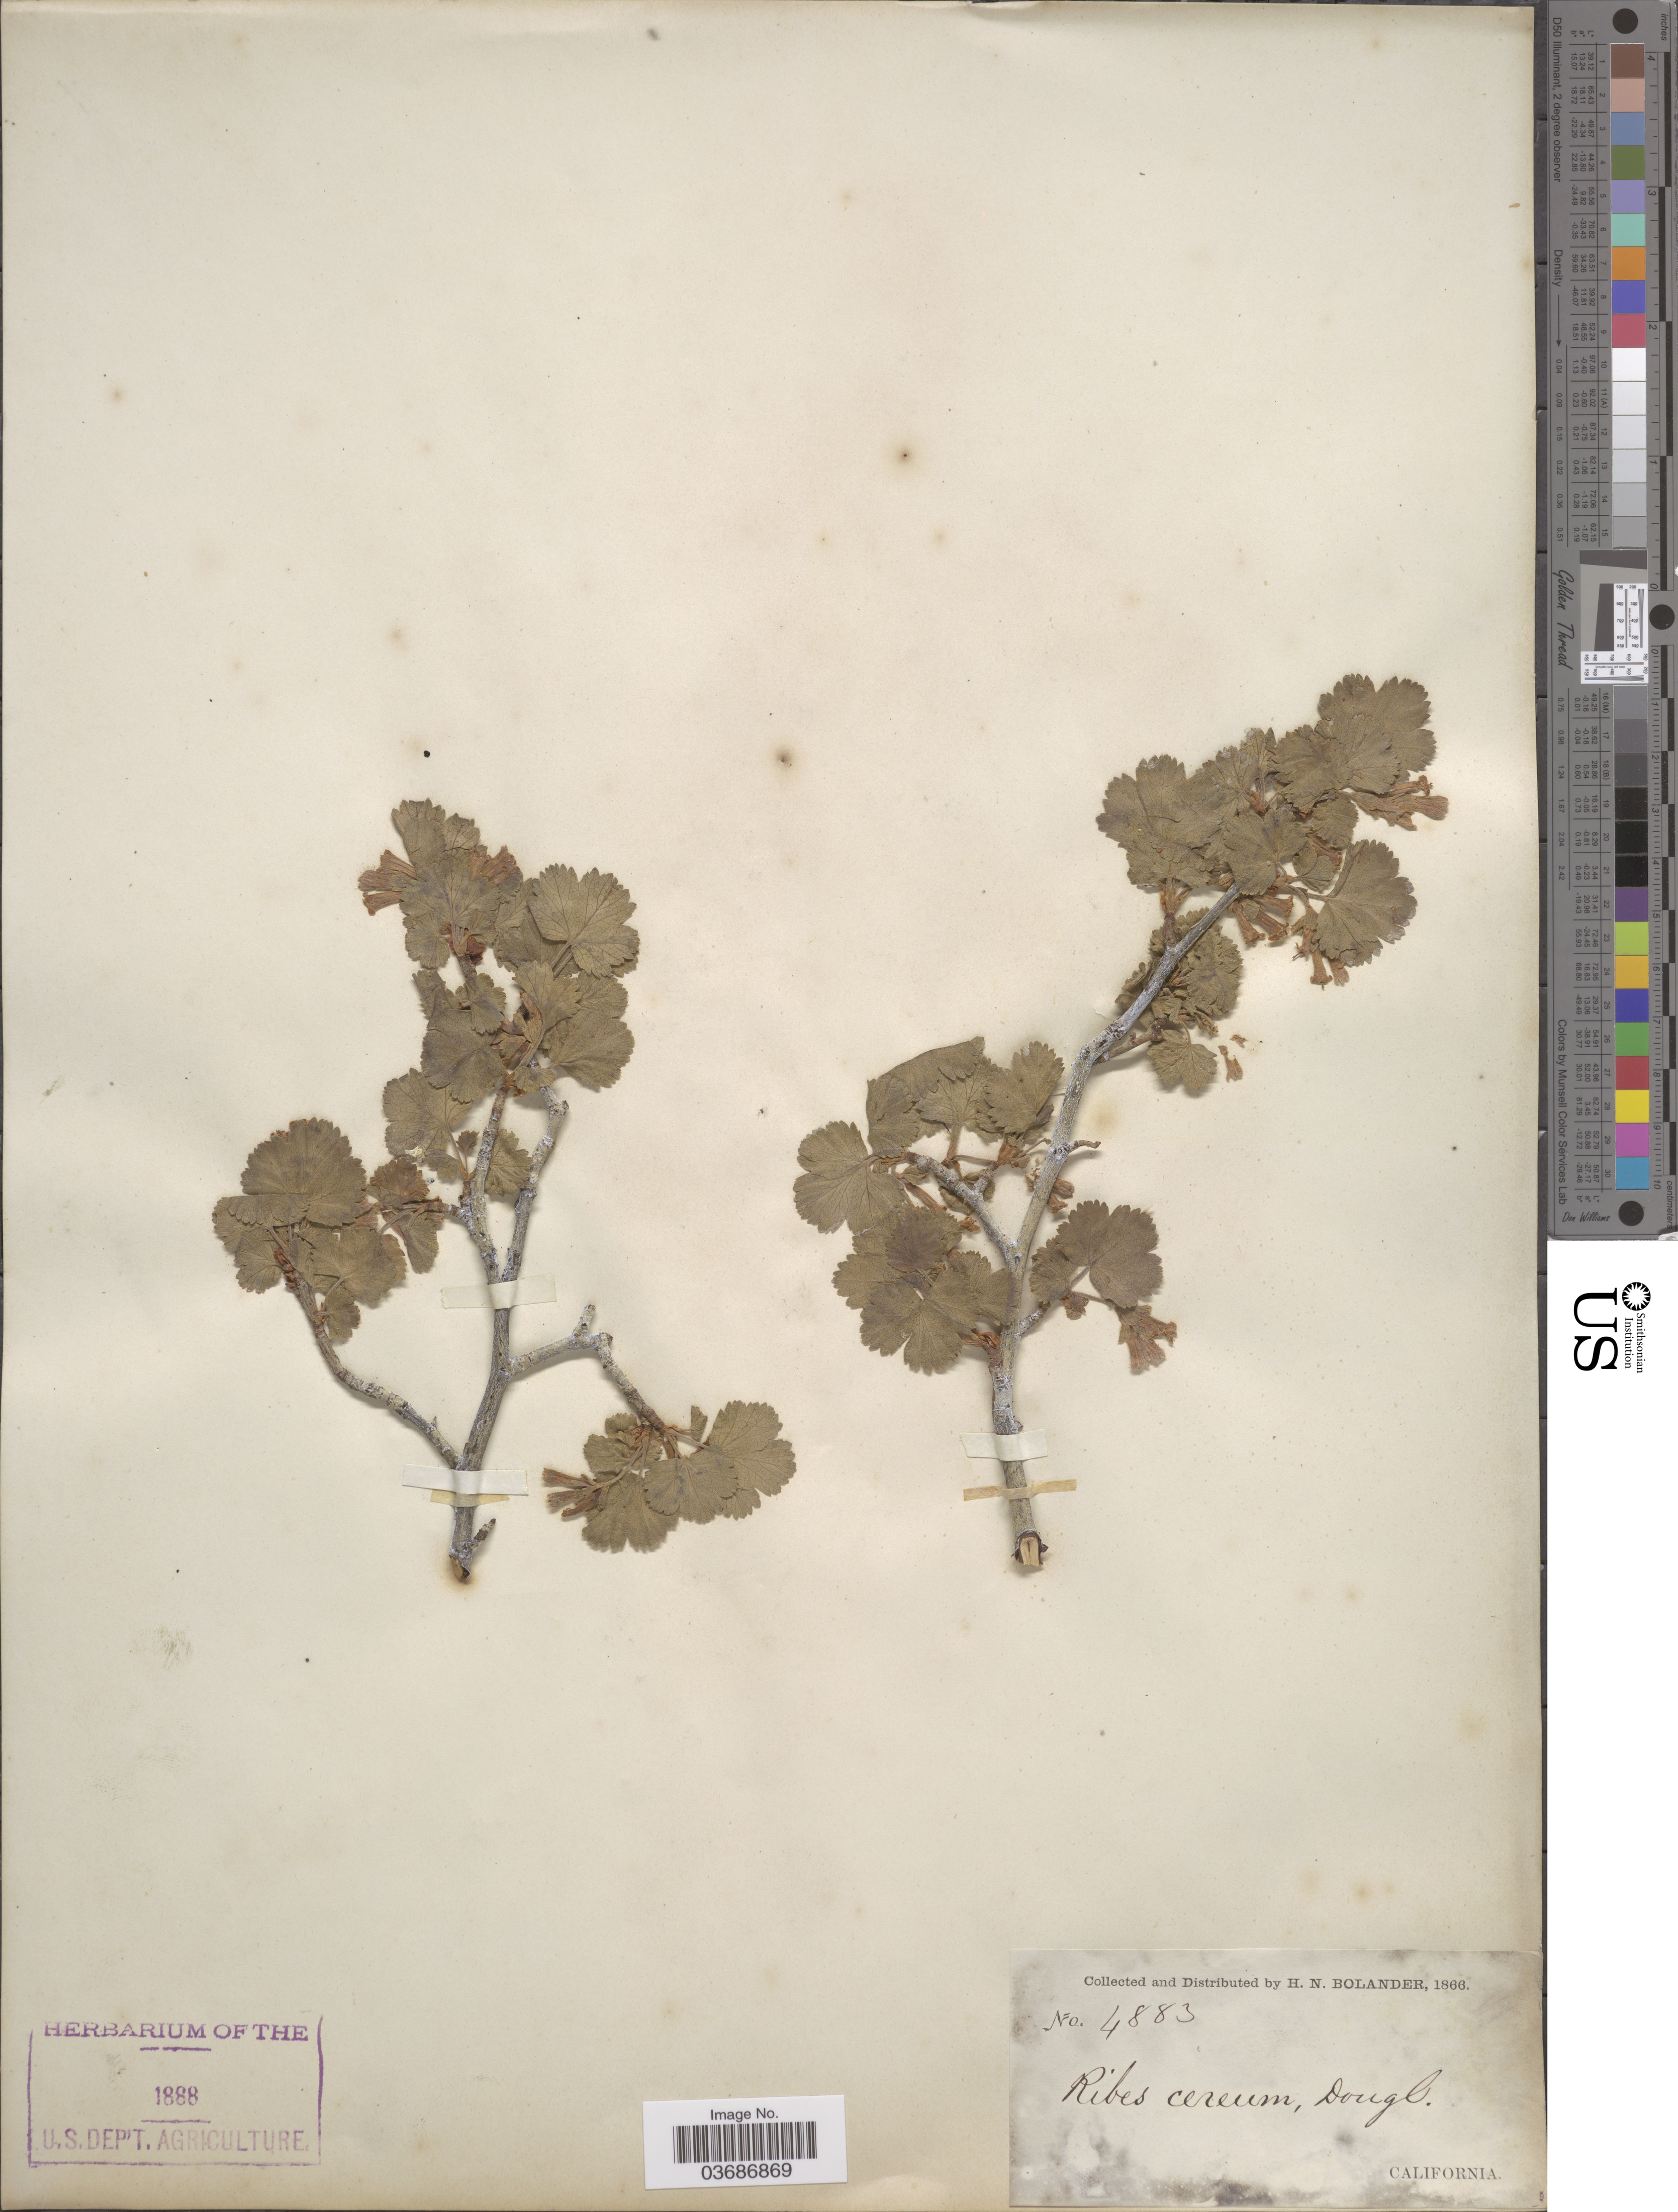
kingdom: Plantae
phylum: Tracheophyta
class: Magnoliopsida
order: Saxifragales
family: Grossulariaceae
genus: Ribes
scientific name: Ribes cereum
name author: Douglas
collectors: H. Bolander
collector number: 4883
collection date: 1866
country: United States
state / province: California